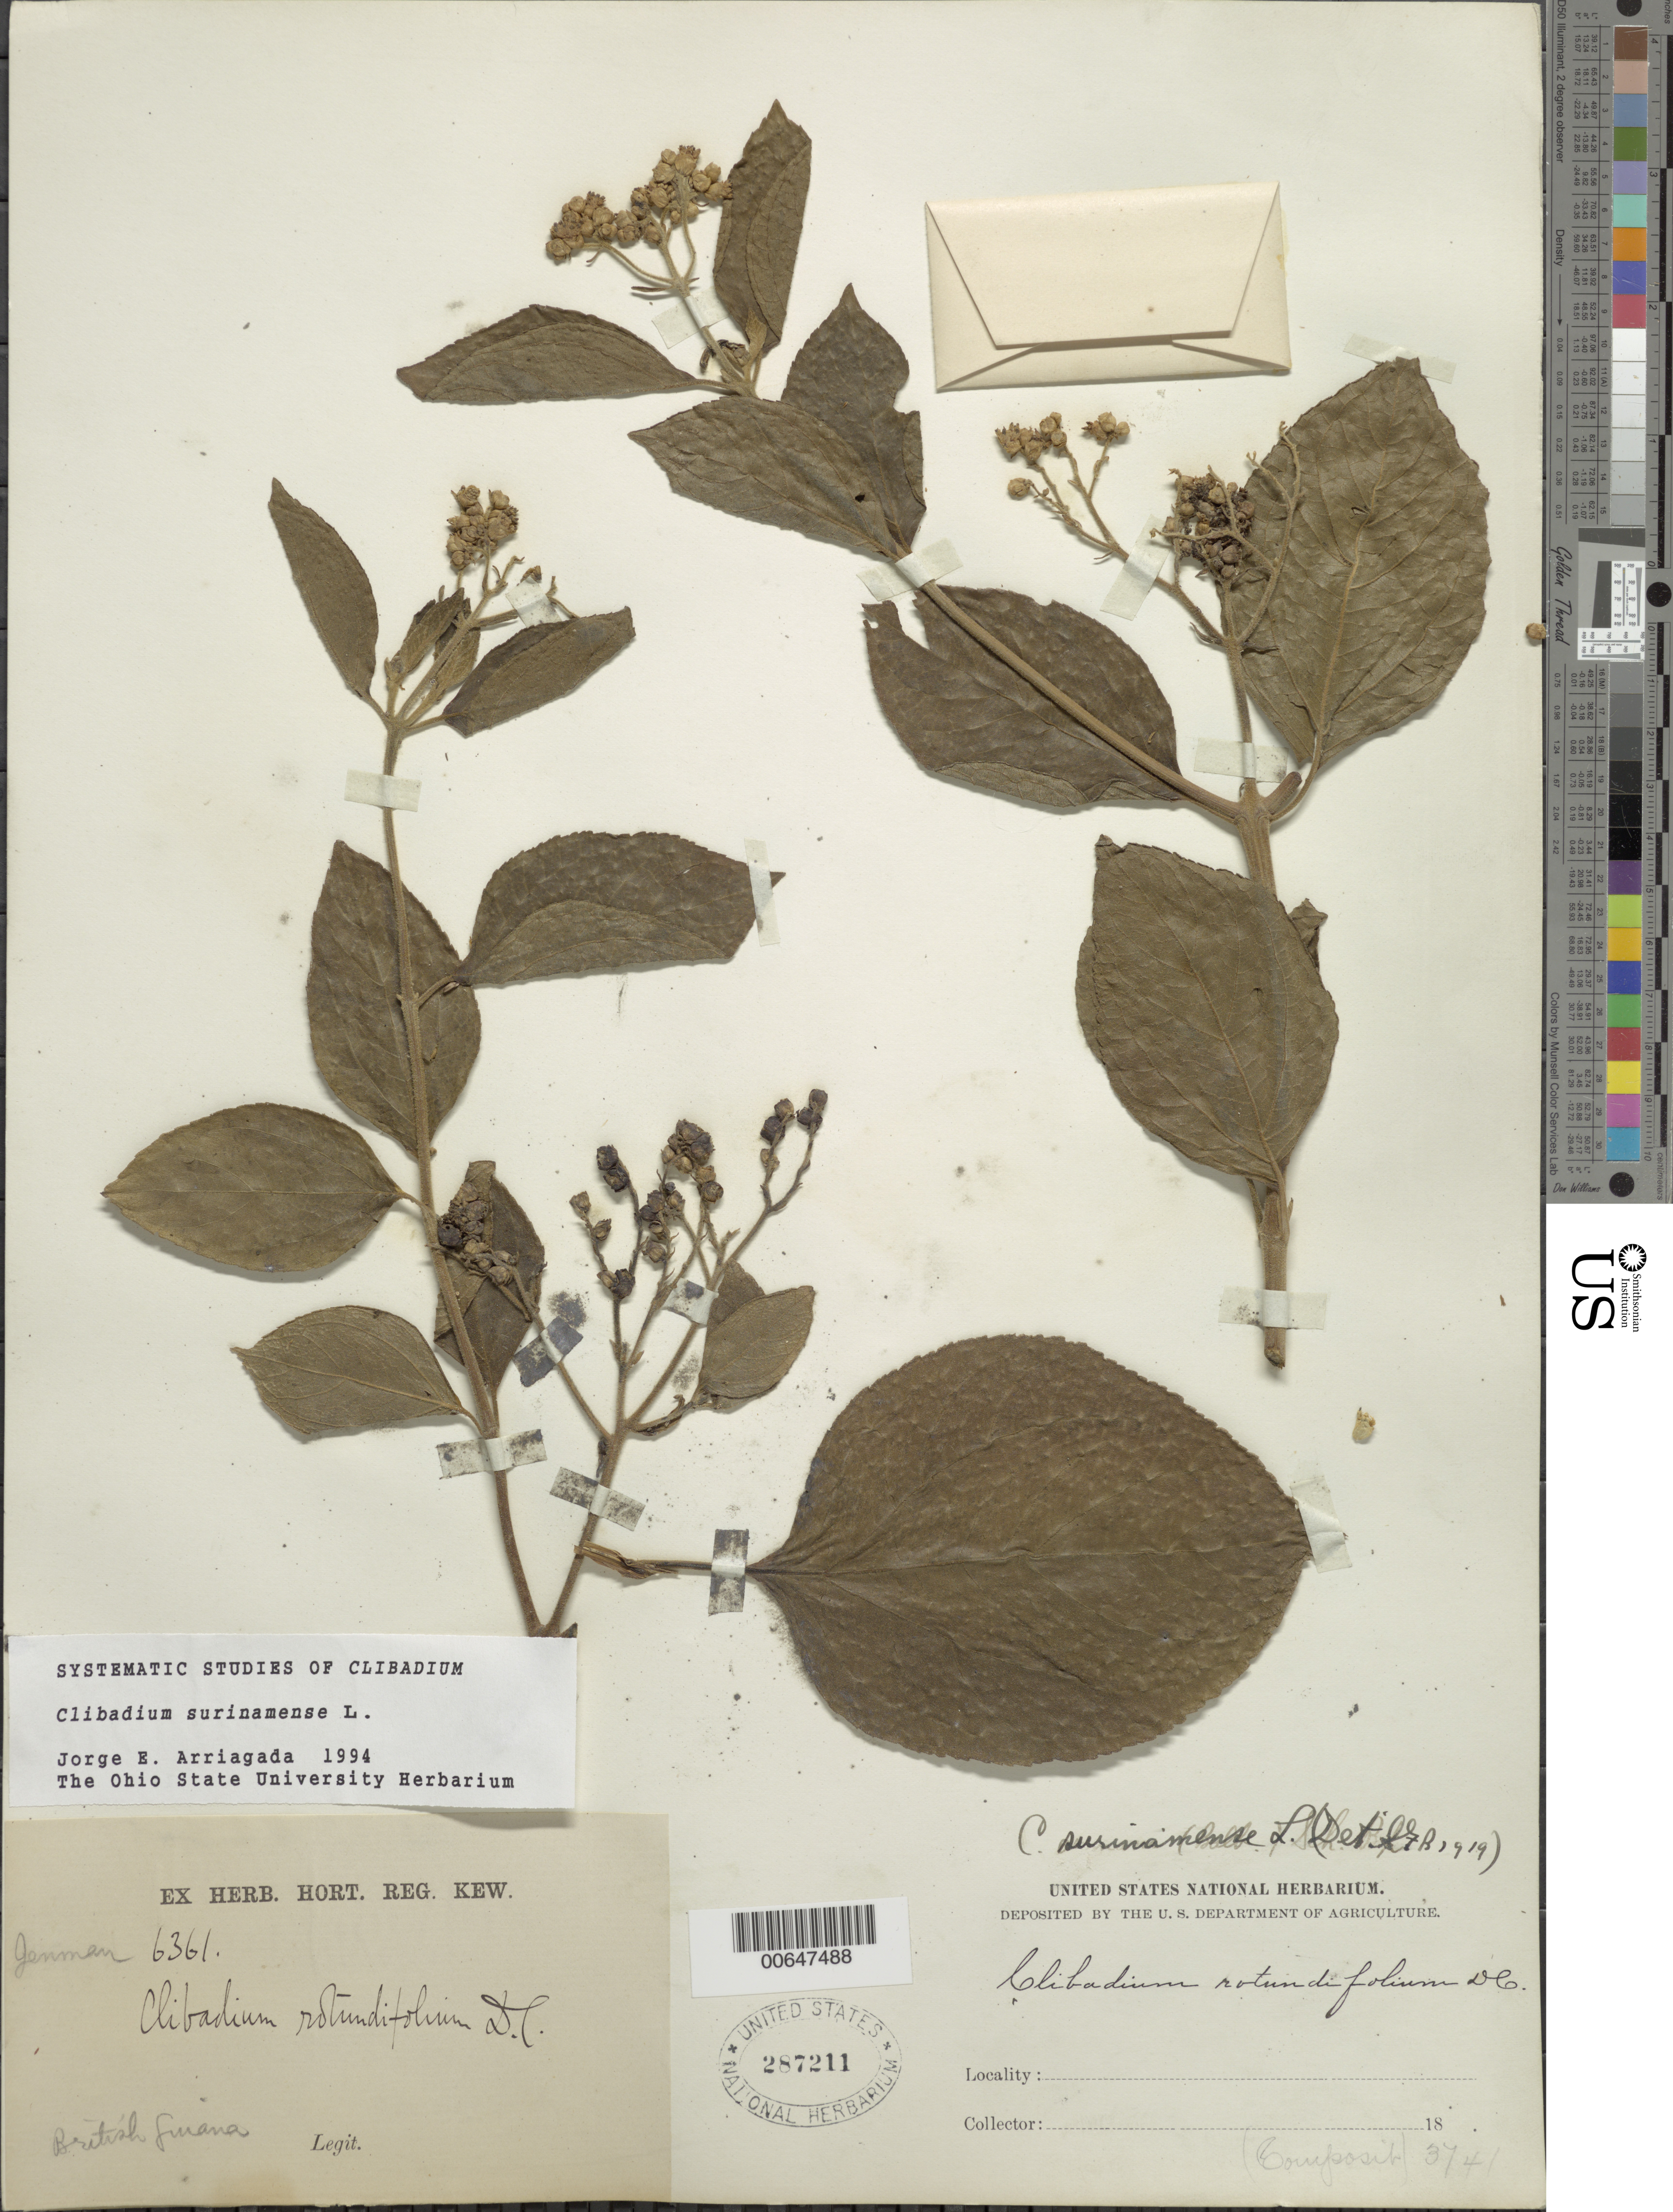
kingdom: Plantae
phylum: Tracheophyta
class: Magnoliopsida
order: Asterales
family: Asteraceae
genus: Clibadium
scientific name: Clibadium surinamense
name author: L.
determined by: Arriagada, J. E.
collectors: G. S. Jenman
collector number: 6361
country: Guyana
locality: Coast Region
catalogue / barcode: US 287211